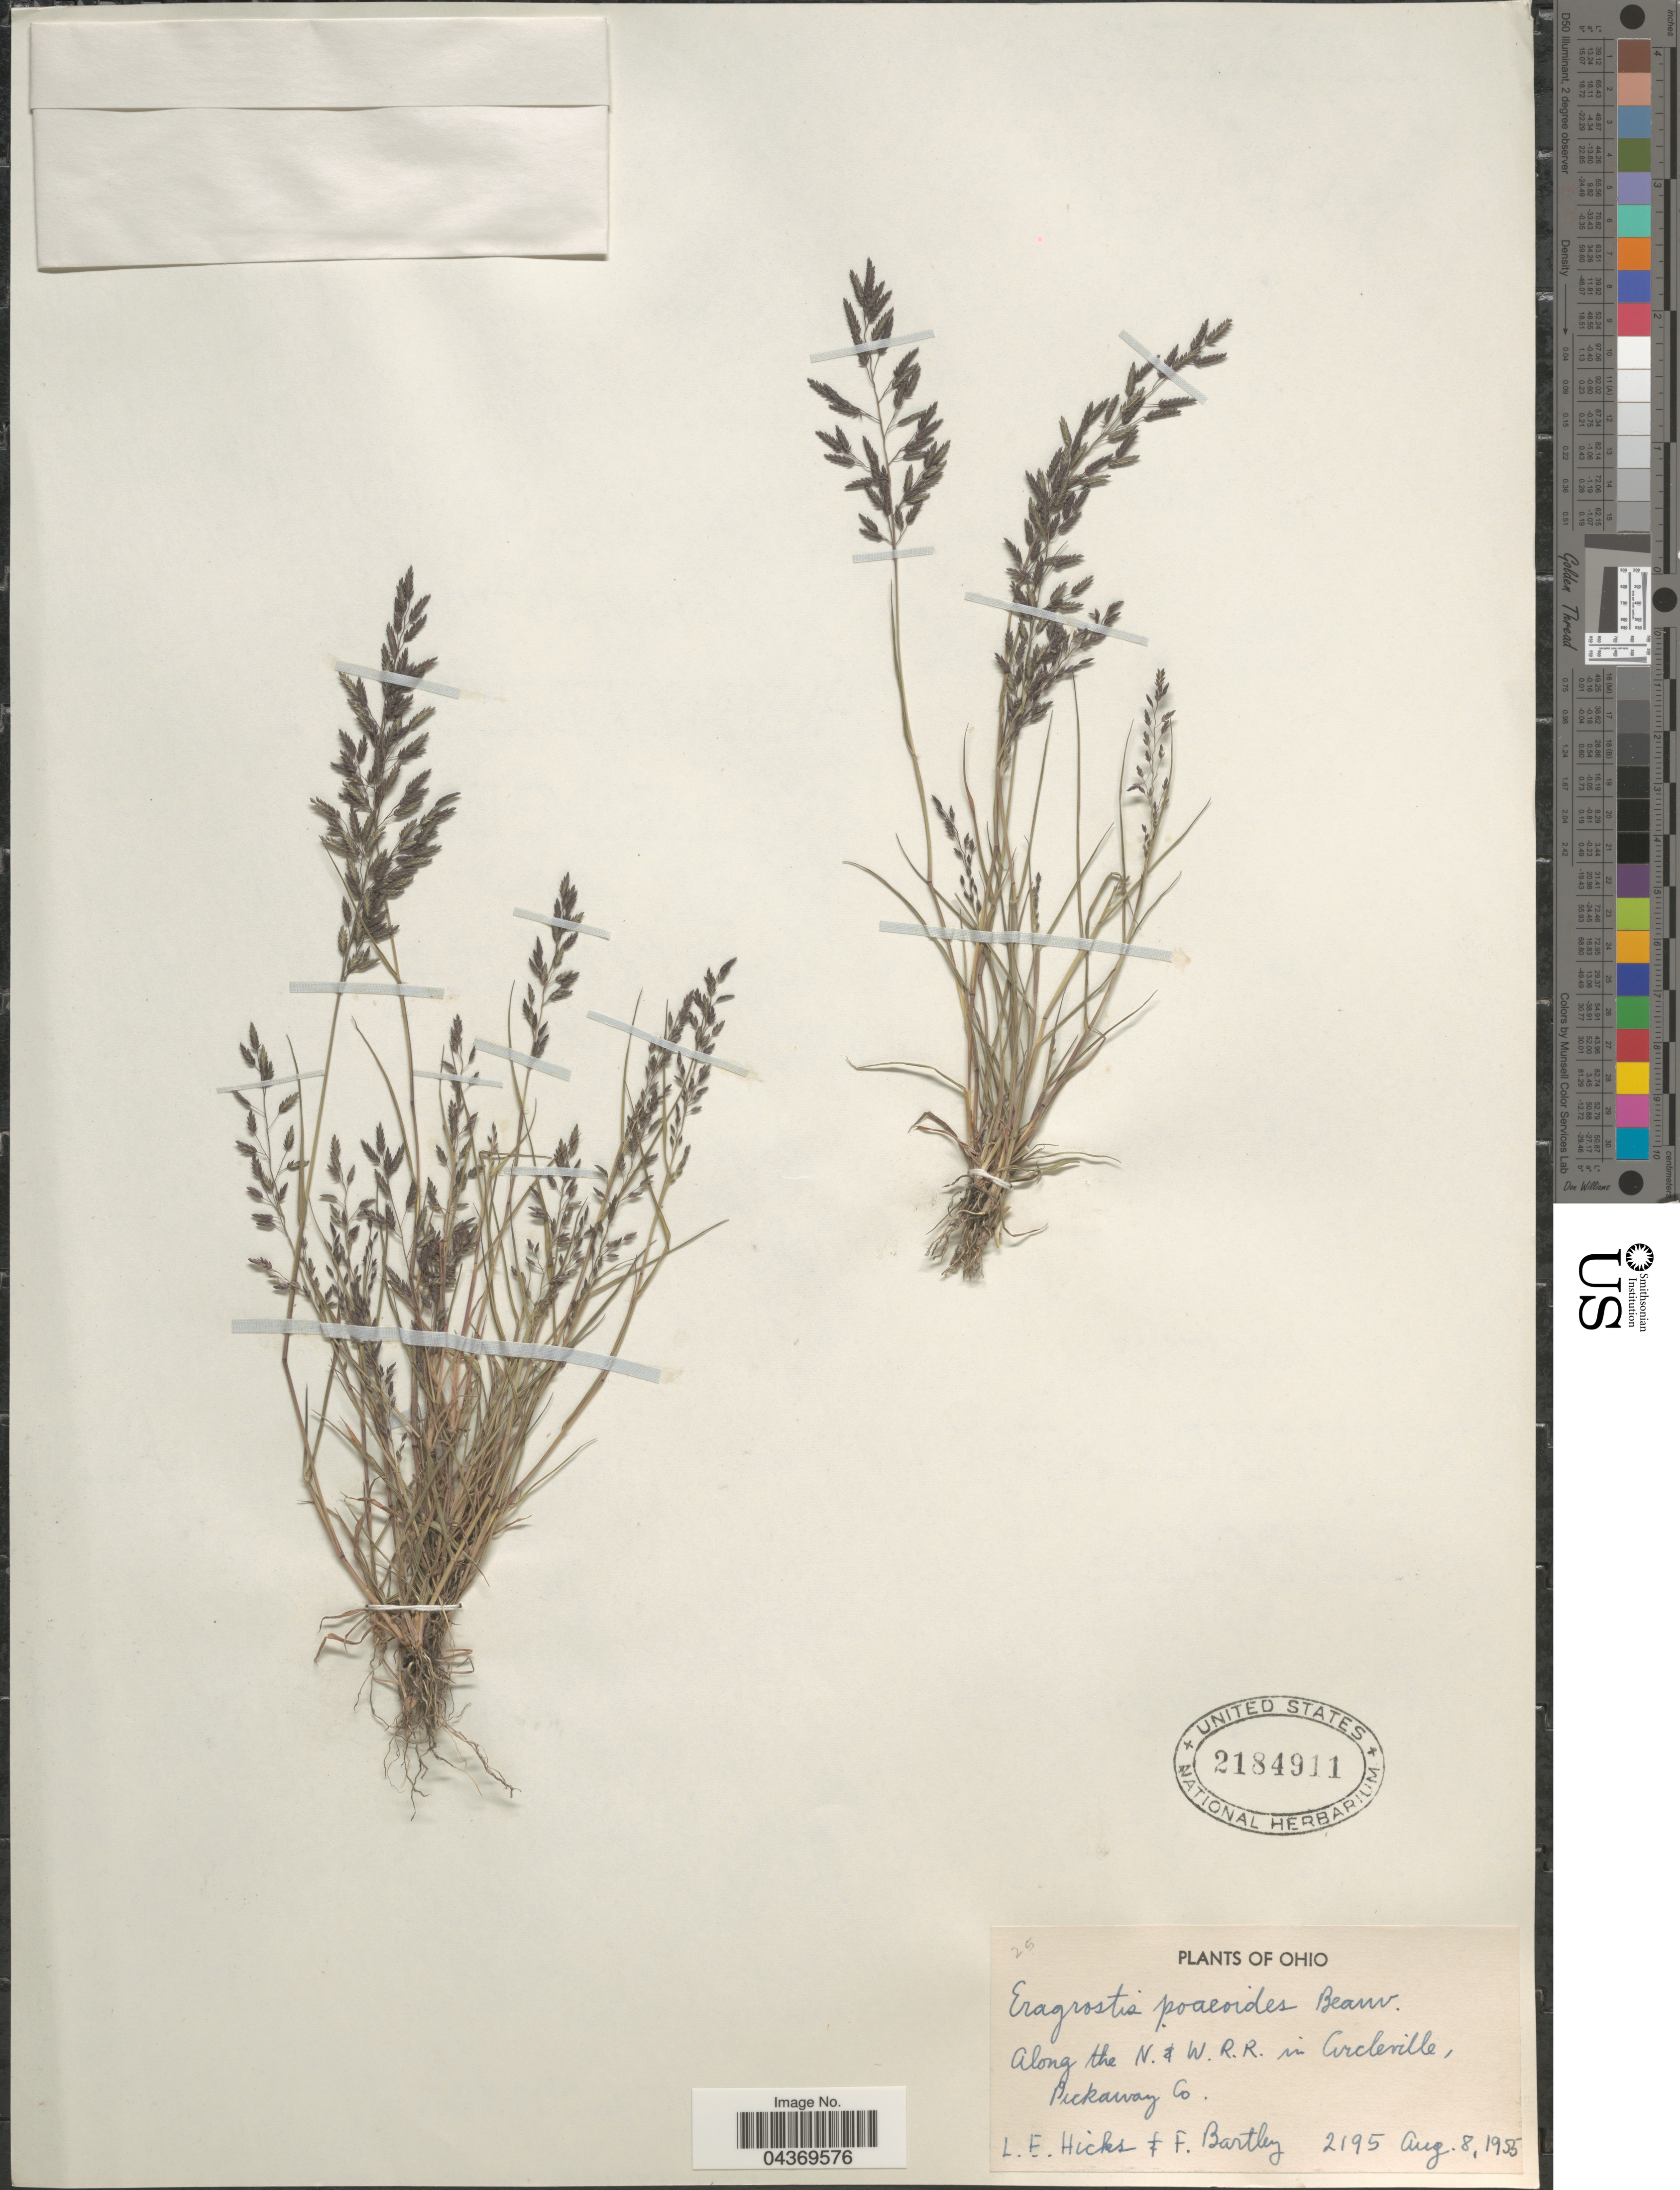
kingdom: Plantae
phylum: Tracheophyta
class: Liliopsida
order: Poales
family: Poaceae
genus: Eragrostis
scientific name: Eragrostis minor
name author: Host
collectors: L. E. Hicks & F. Bartley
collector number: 2195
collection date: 1955-08-08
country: United States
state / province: Ohio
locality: Along the N. & W.R.R. in Circleville, Pickaway Co.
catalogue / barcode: US 2184911